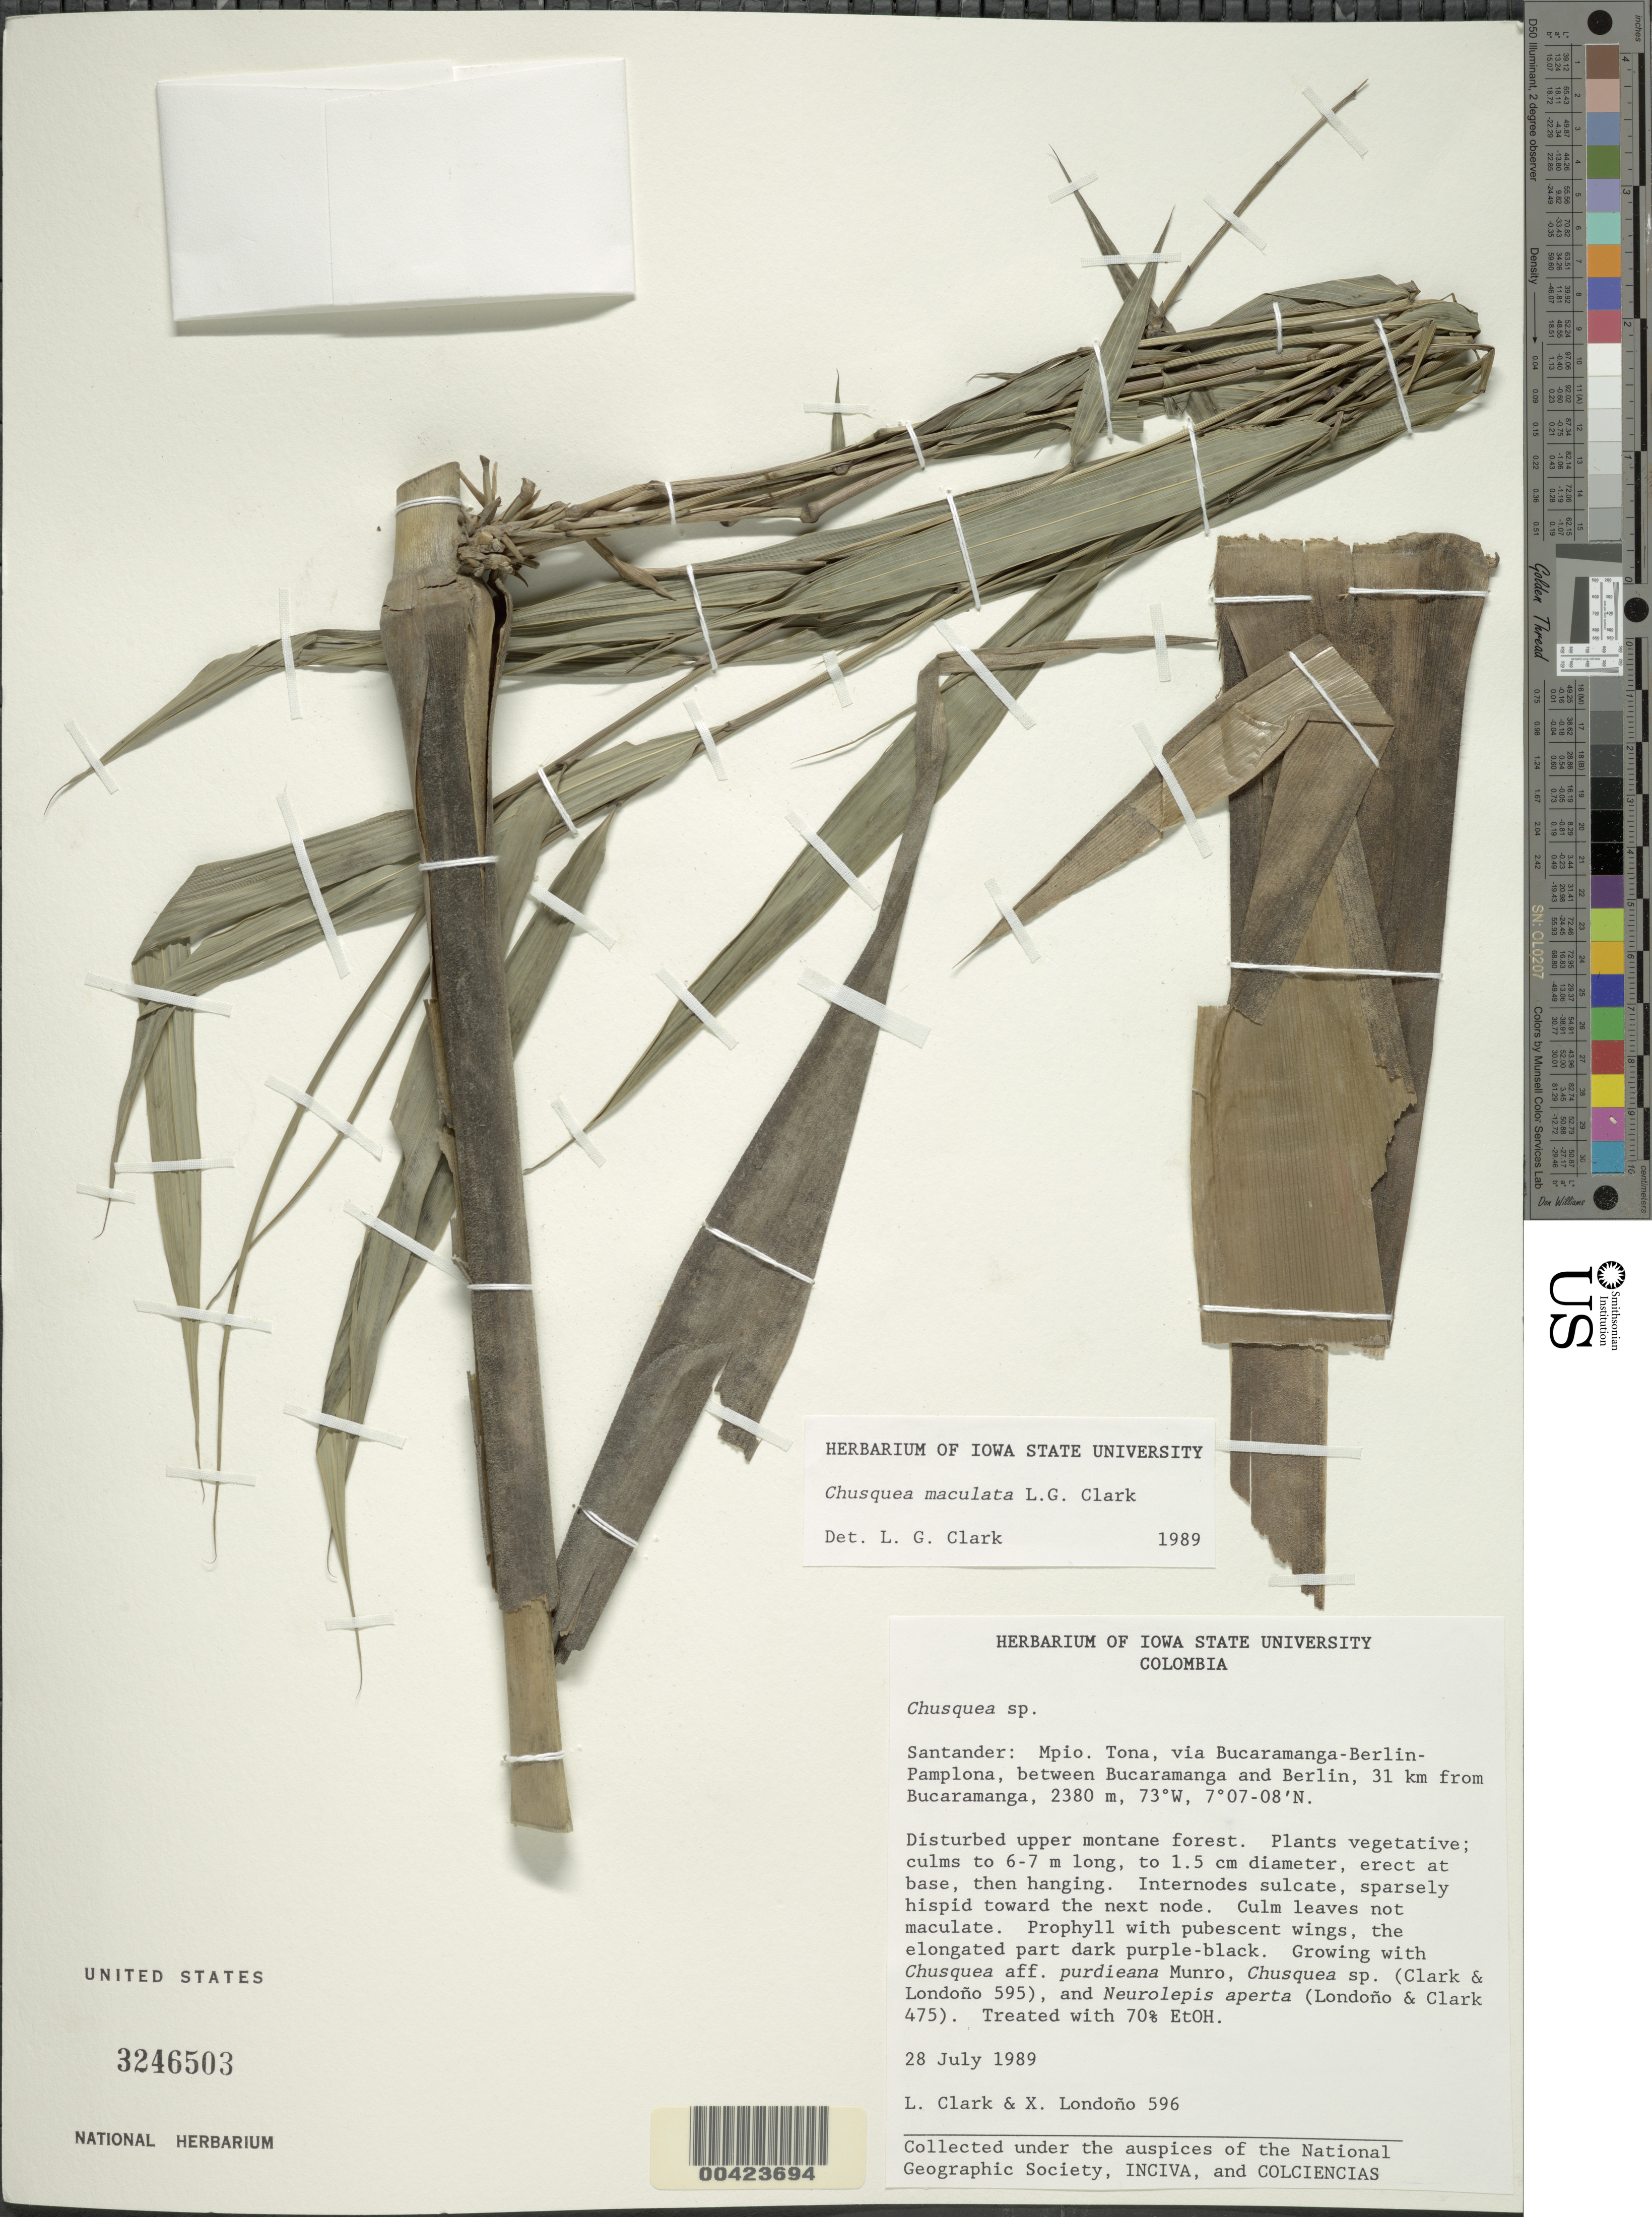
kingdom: Plantae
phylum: Tracheophyta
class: Liliopsida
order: Poales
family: Poaceae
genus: Chusquea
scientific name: Chusquea maculata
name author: L.G. Clark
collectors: L. G. Clark & X. Londoño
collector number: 596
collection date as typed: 28 Jul 1989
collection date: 1989-07-28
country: Colombia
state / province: Santander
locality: Bucaramanga, 31 km from; via Bucaramanga - Berlin - Pamplona; between Bucaramanga and Berlin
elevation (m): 2380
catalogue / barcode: US 3246503